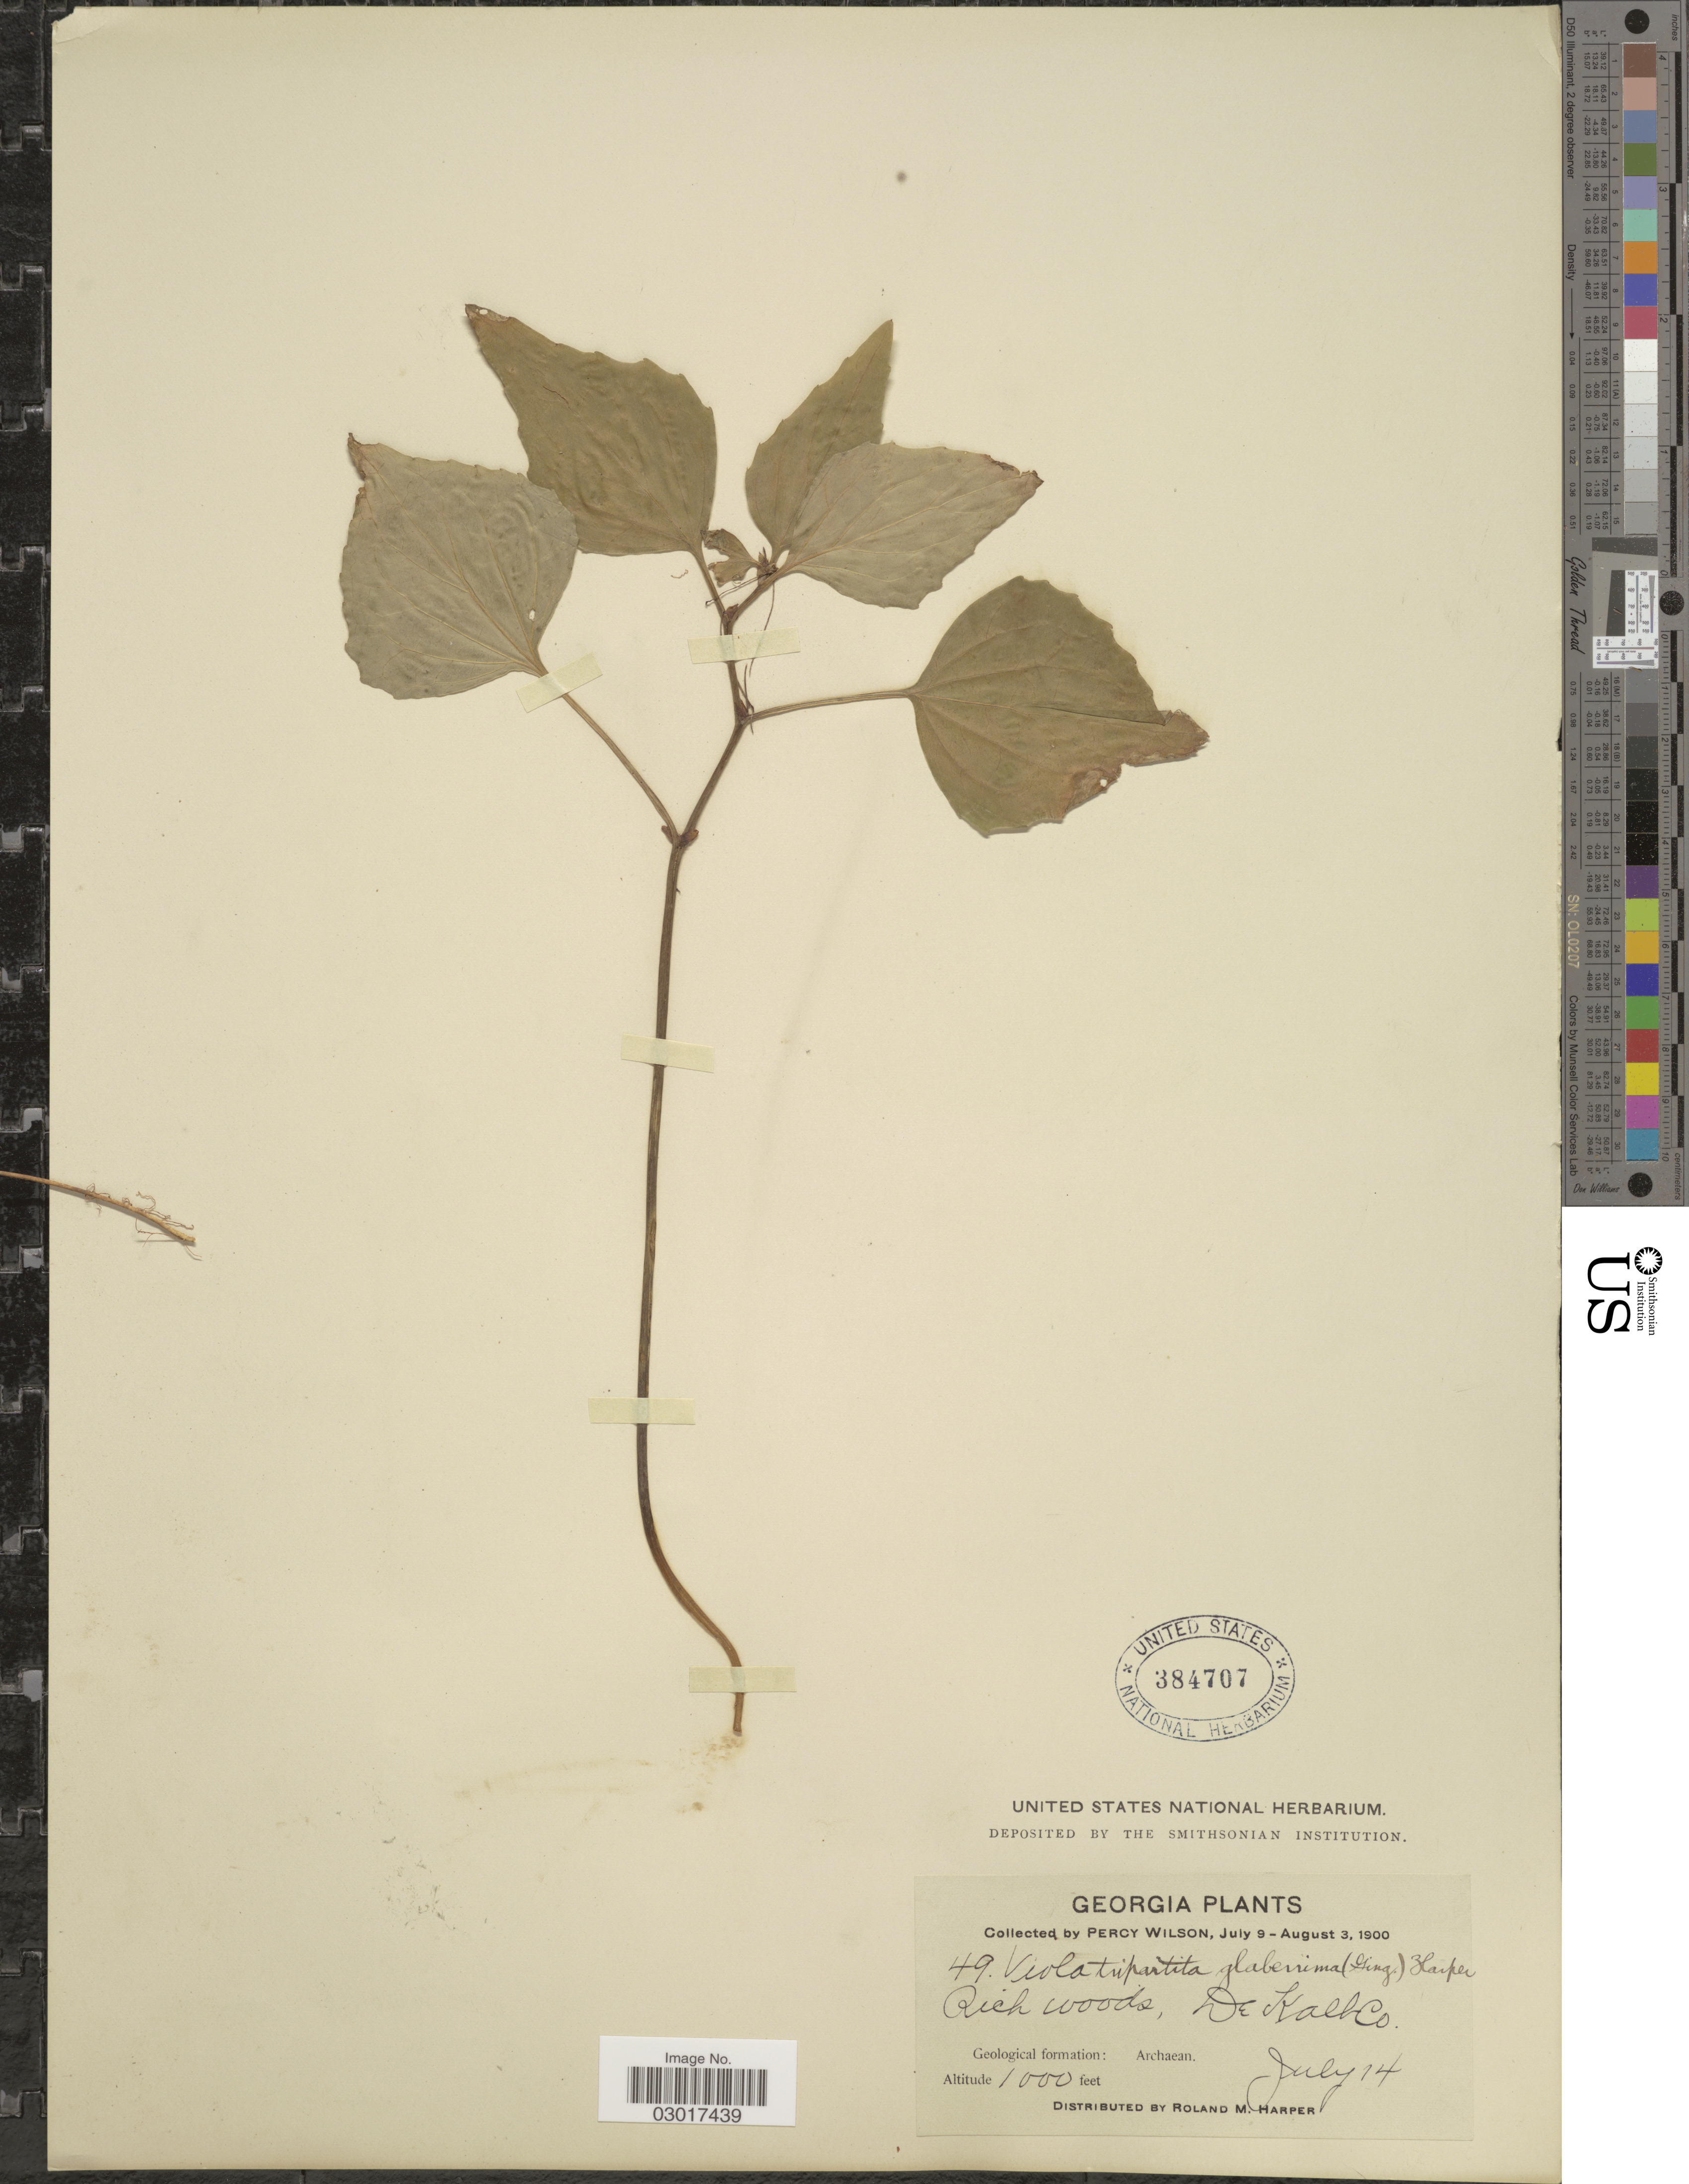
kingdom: Plantae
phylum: Tracheophyta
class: Magnoliopsida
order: Malpighiales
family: Violaceae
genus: Viola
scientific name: Viola tripartita var. glaberrima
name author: (Ging.) R.M. Harper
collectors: P. Wilson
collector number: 49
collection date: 1900-07-14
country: United States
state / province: Georgia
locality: De Kalb co., Geological Formation: Archaean.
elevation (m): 305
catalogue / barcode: US 384707